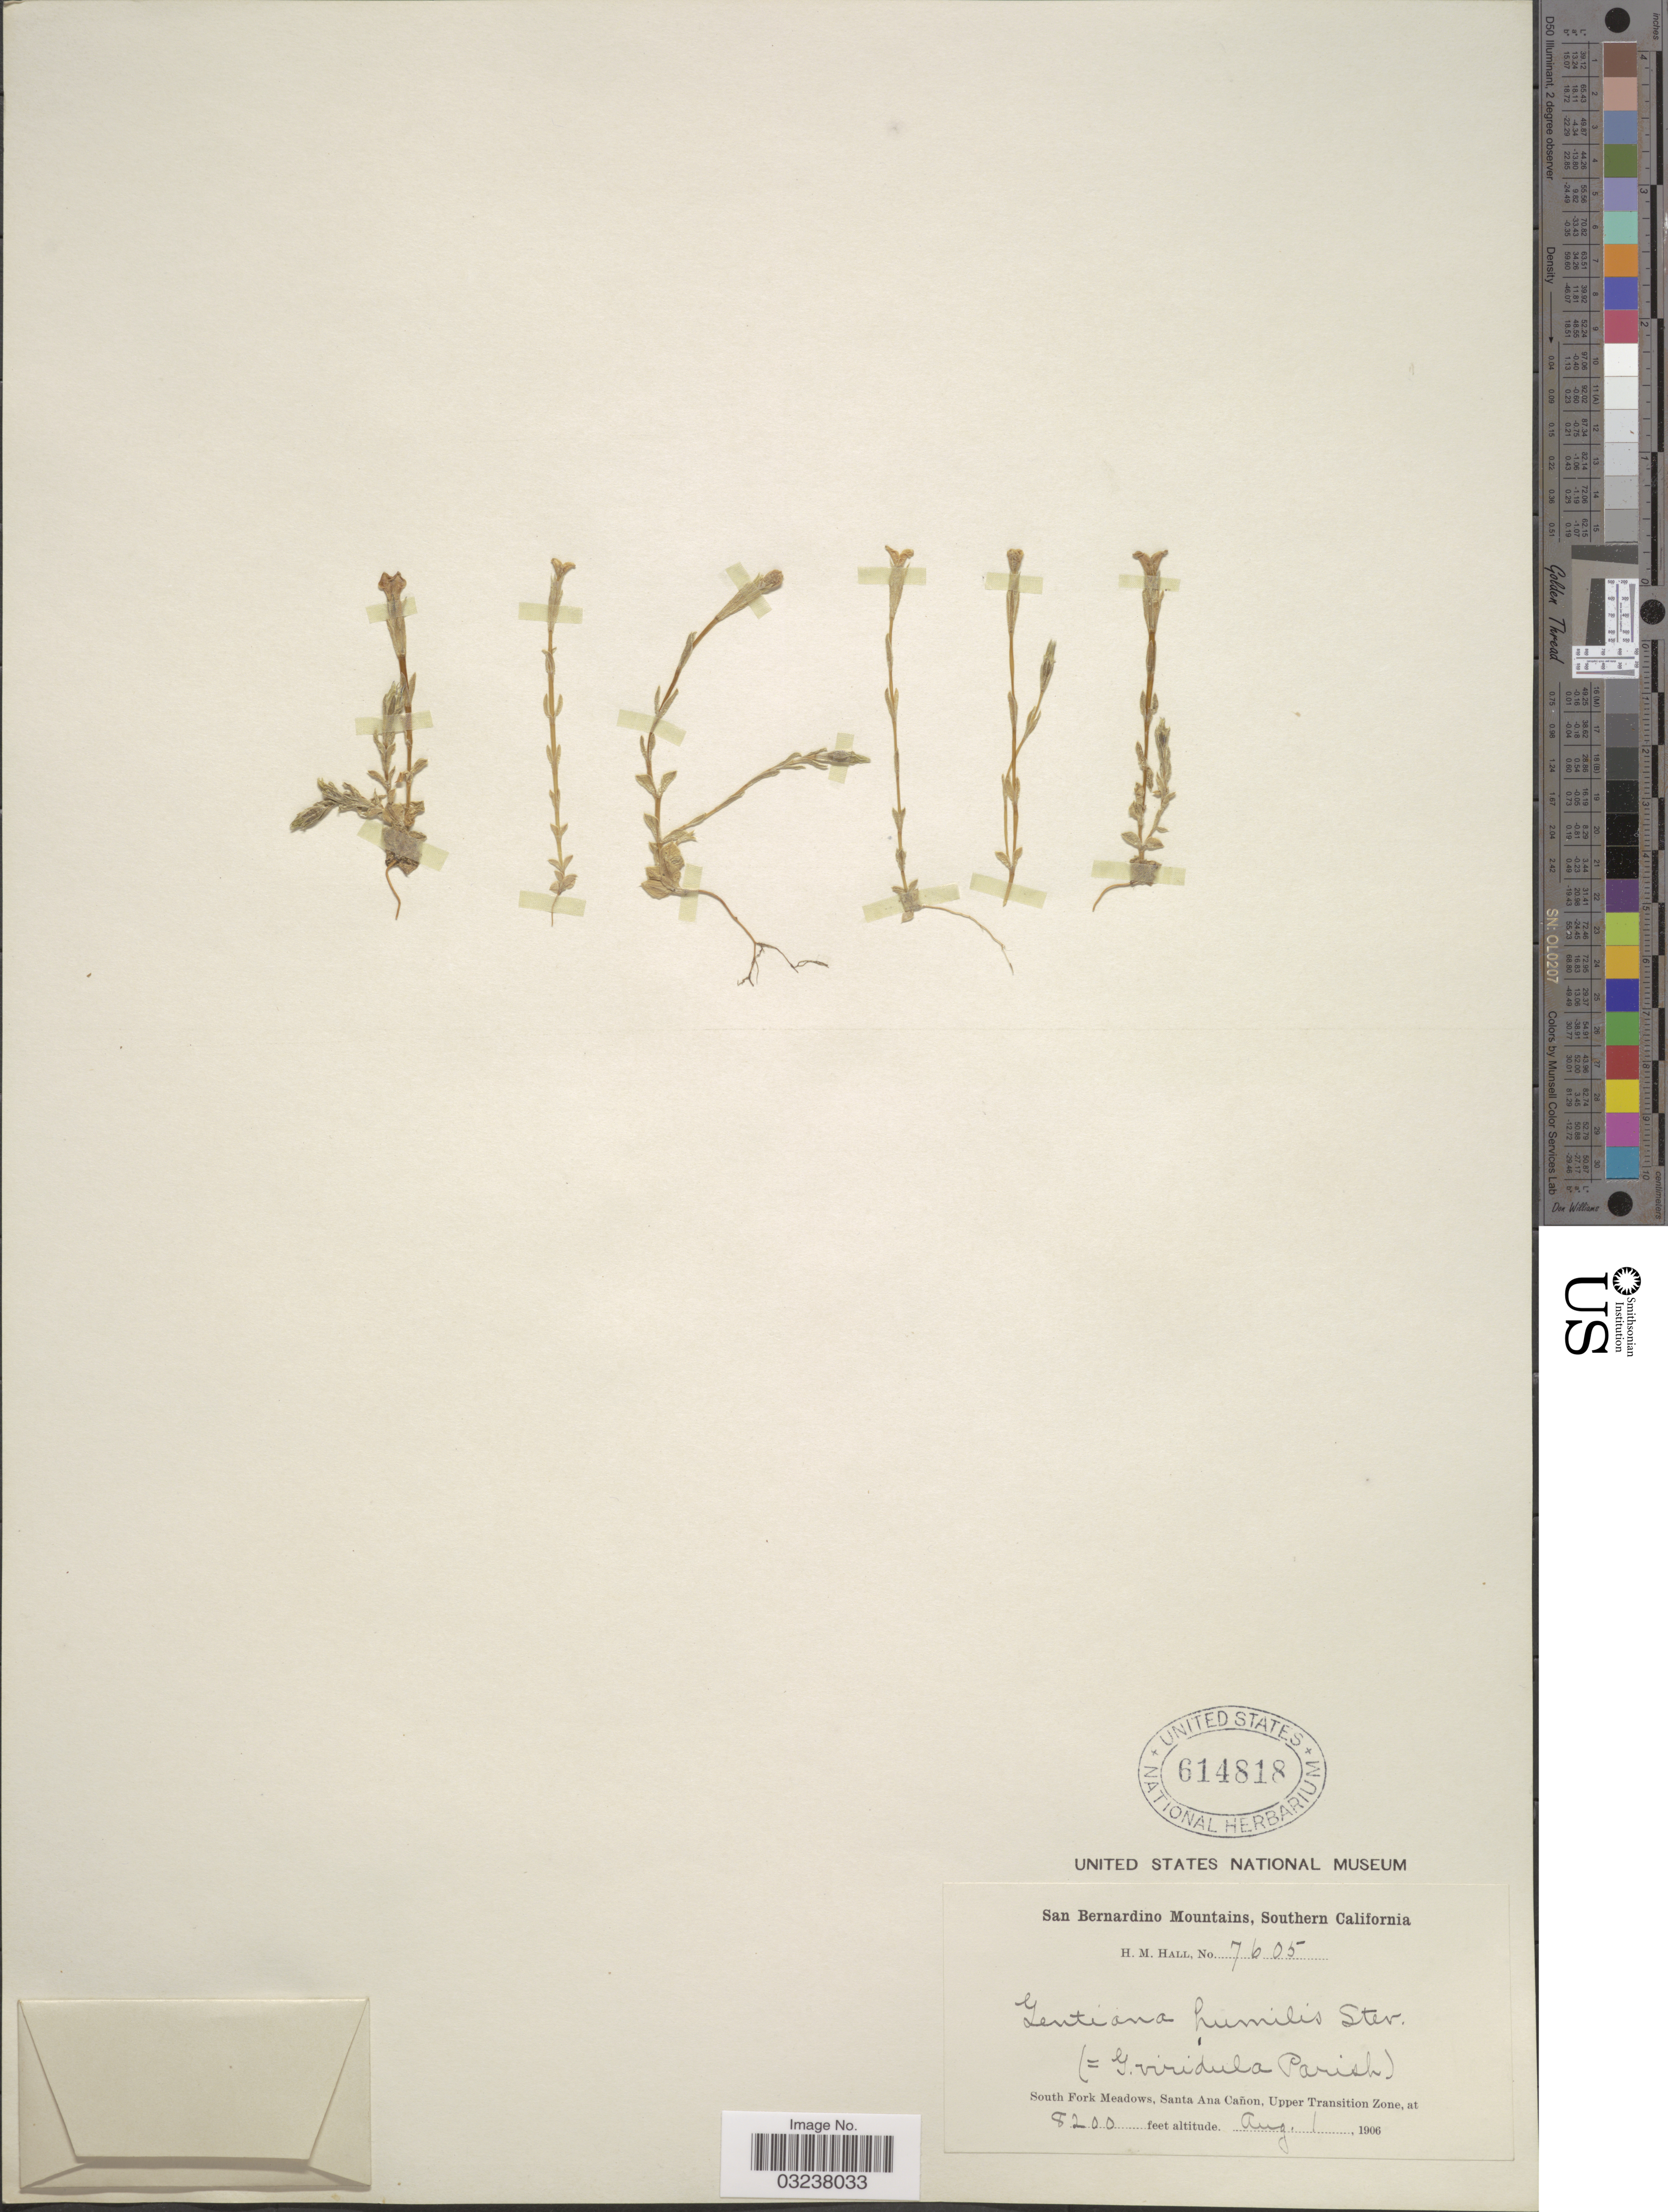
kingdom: Plantae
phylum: Tracheophyta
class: Magnoliopsida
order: Gentianales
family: Gentianaceae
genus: Gentiana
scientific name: Gentiana fremontii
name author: Torr.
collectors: H. M. Hall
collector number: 7605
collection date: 1906-08-01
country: United States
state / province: California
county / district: San Bernardino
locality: San Bernardino Mountains, Southern California. South Fork Meadows, Santa Ana Cañon, Upper Transition Zone.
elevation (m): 2499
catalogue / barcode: US 614818